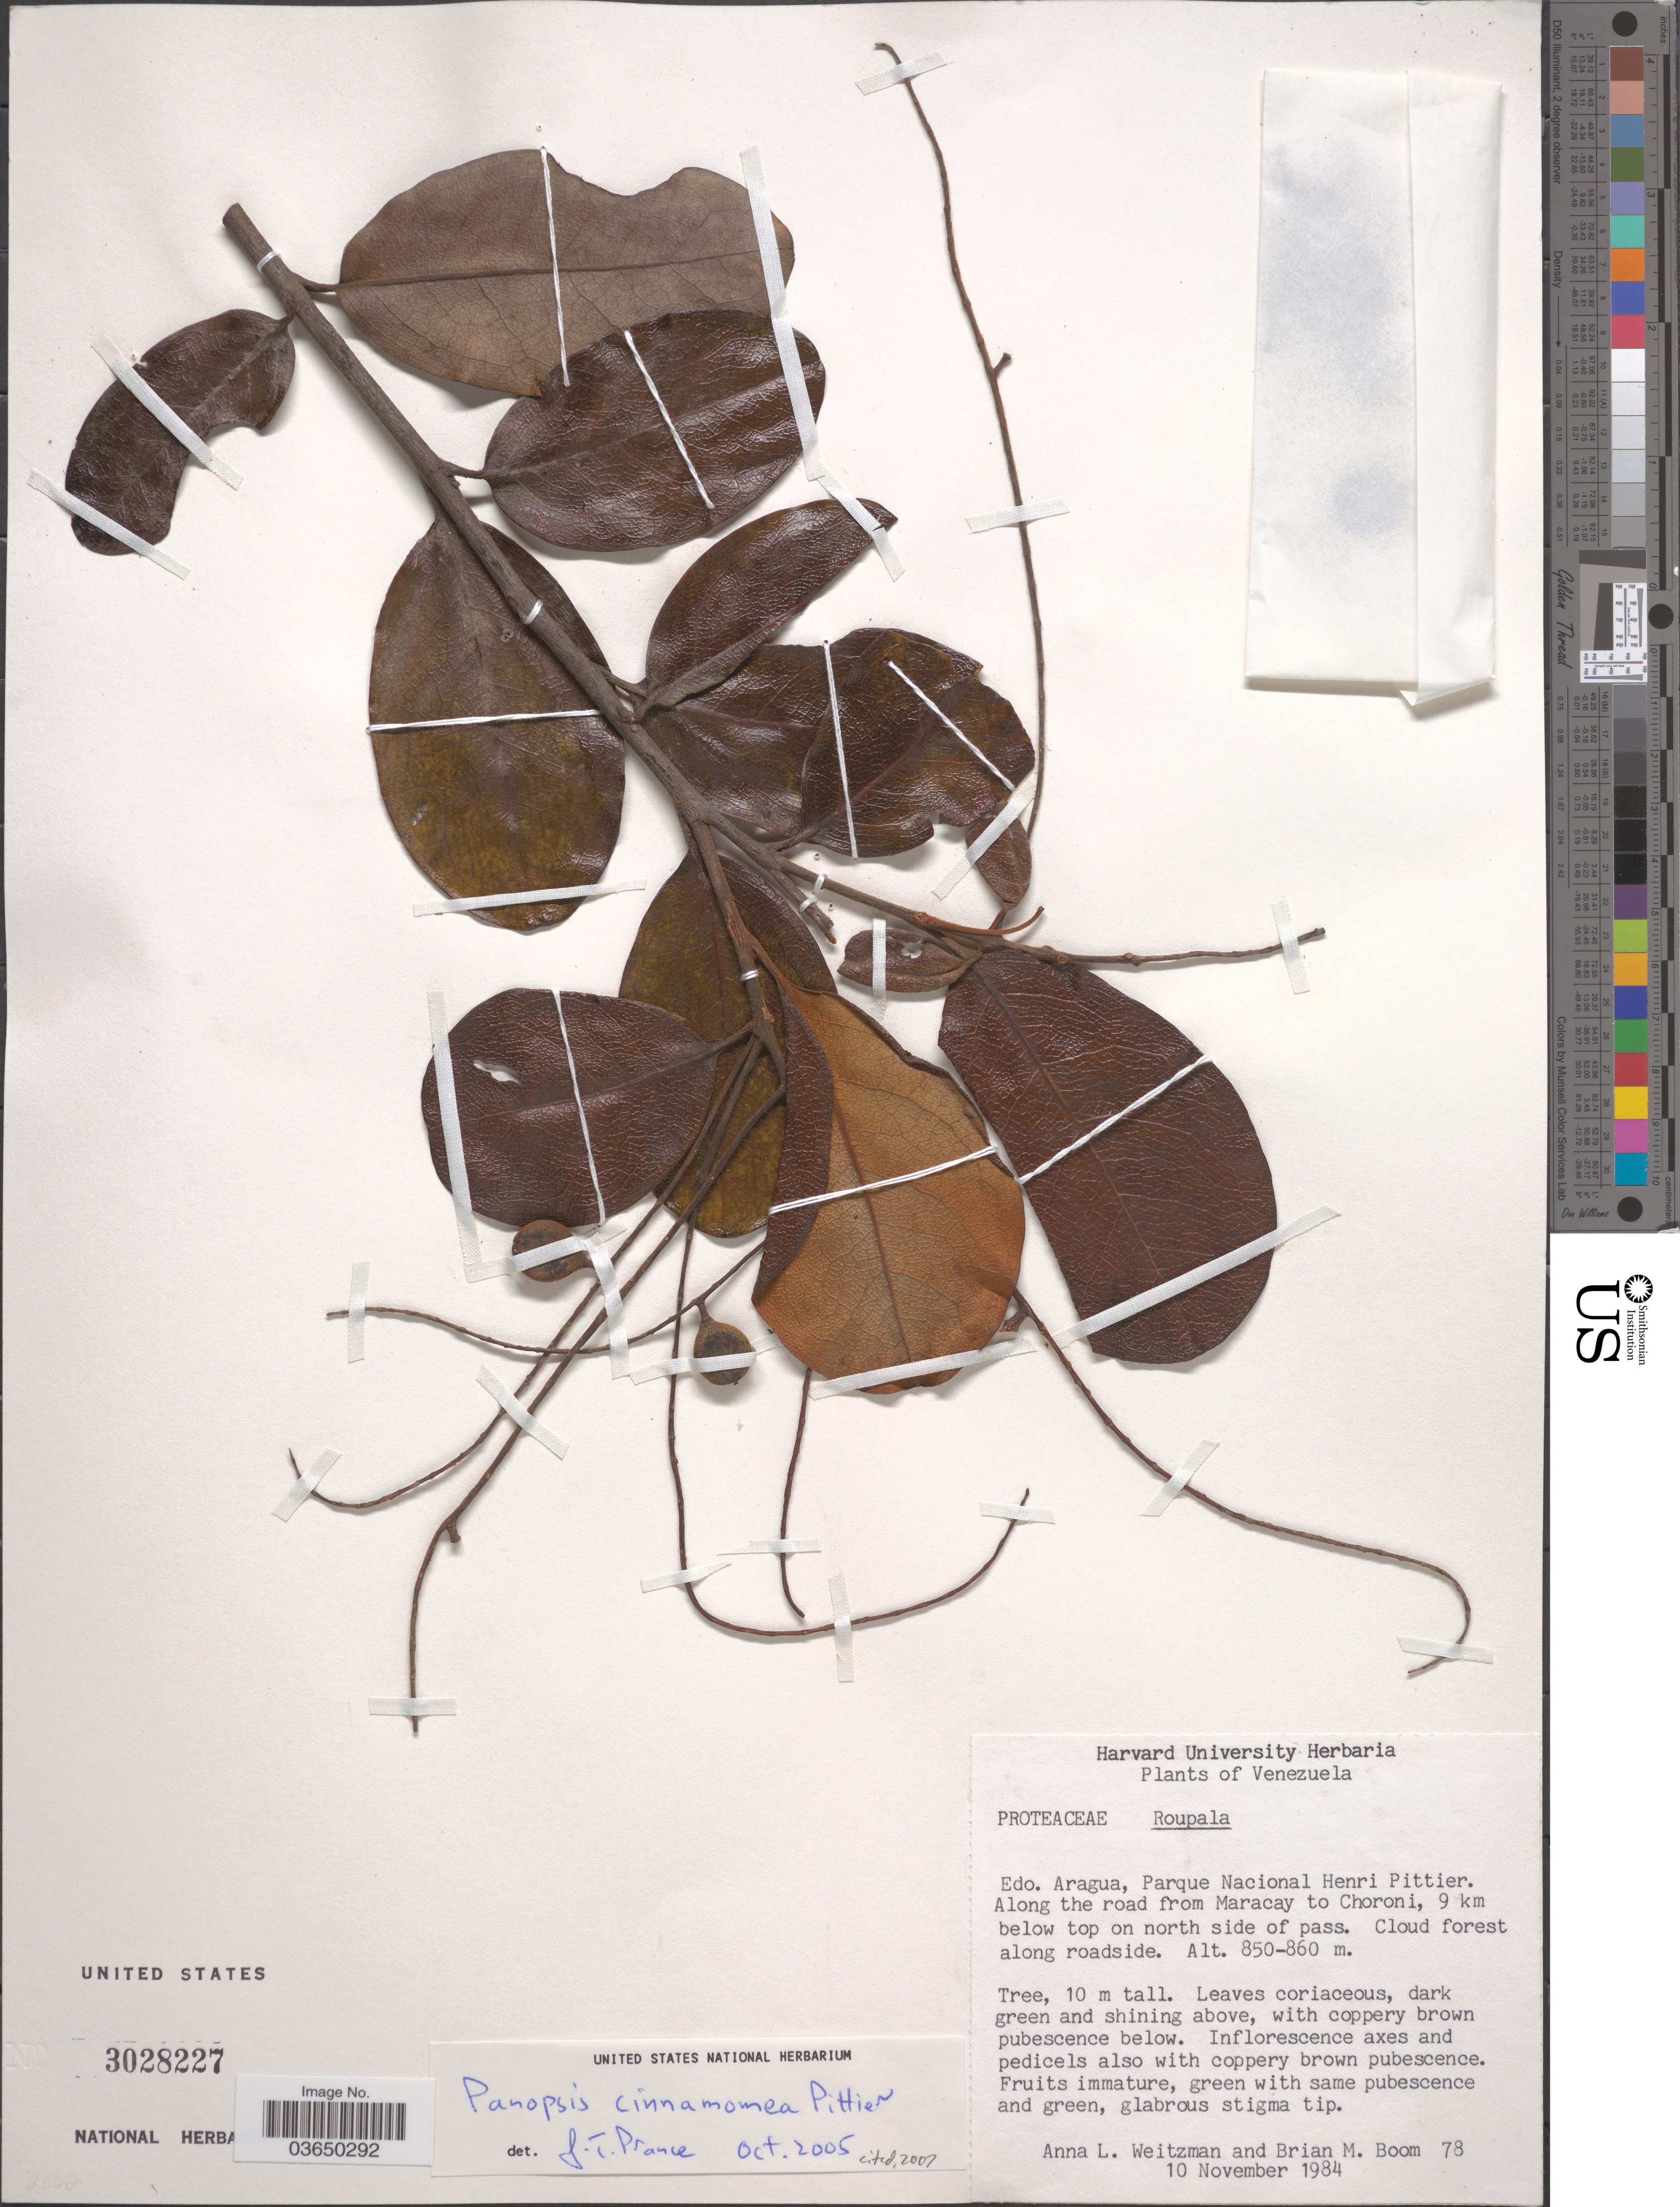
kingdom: Plantae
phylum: Tracheophyta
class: Magnoliopsida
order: Proteales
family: Proteaceae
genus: Panopsis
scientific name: Panopsis cinnamomea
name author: Pittier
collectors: A. L. Weitzman & B. M. Boom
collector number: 78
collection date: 1984-11-10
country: Venezuela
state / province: Aragua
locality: Edo. Aragua, Parque Nacional Henri Pittier. Along the road from Maracay to Choroni, 9 km below top on north side of pass.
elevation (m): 850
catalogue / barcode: US 3028227